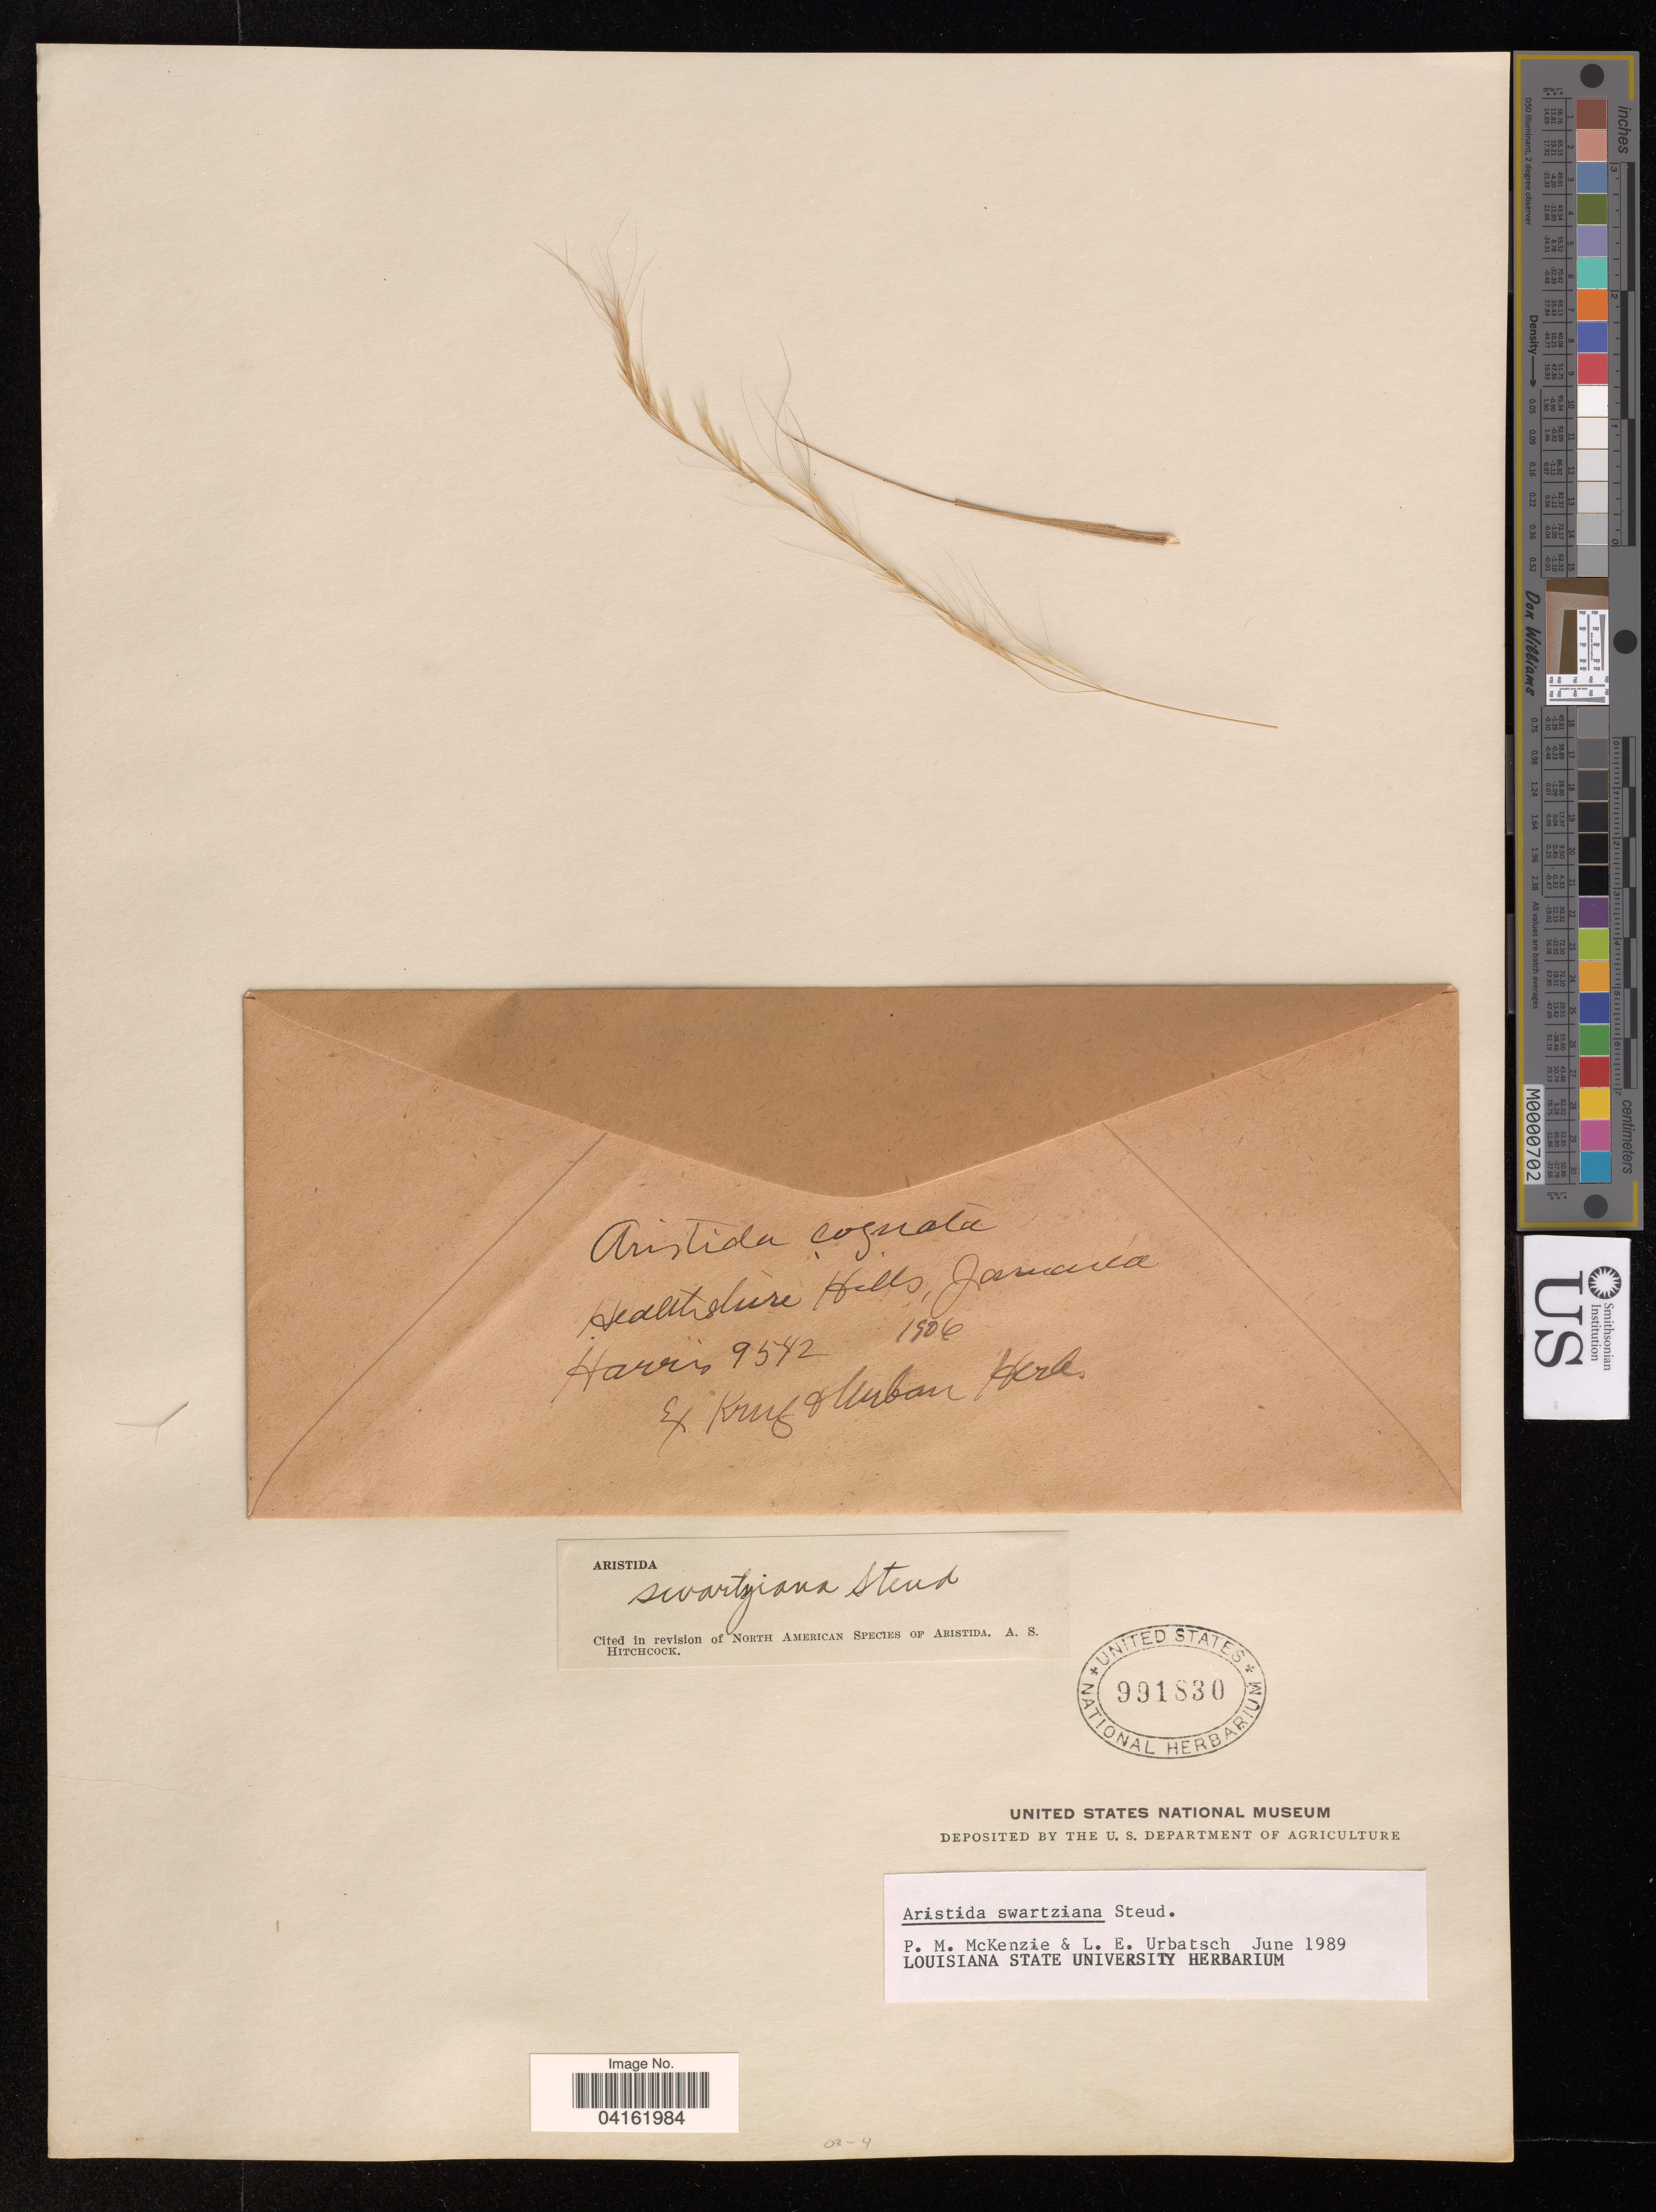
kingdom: Plantae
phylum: Tracheophyta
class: Liliopsida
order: Poales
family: Poaceae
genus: Aristida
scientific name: Aristida swartziana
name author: Steud.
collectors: Harris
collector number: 9542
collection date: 1906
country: Jamaica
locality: Healthlure* Hills.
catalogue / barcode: US 991830